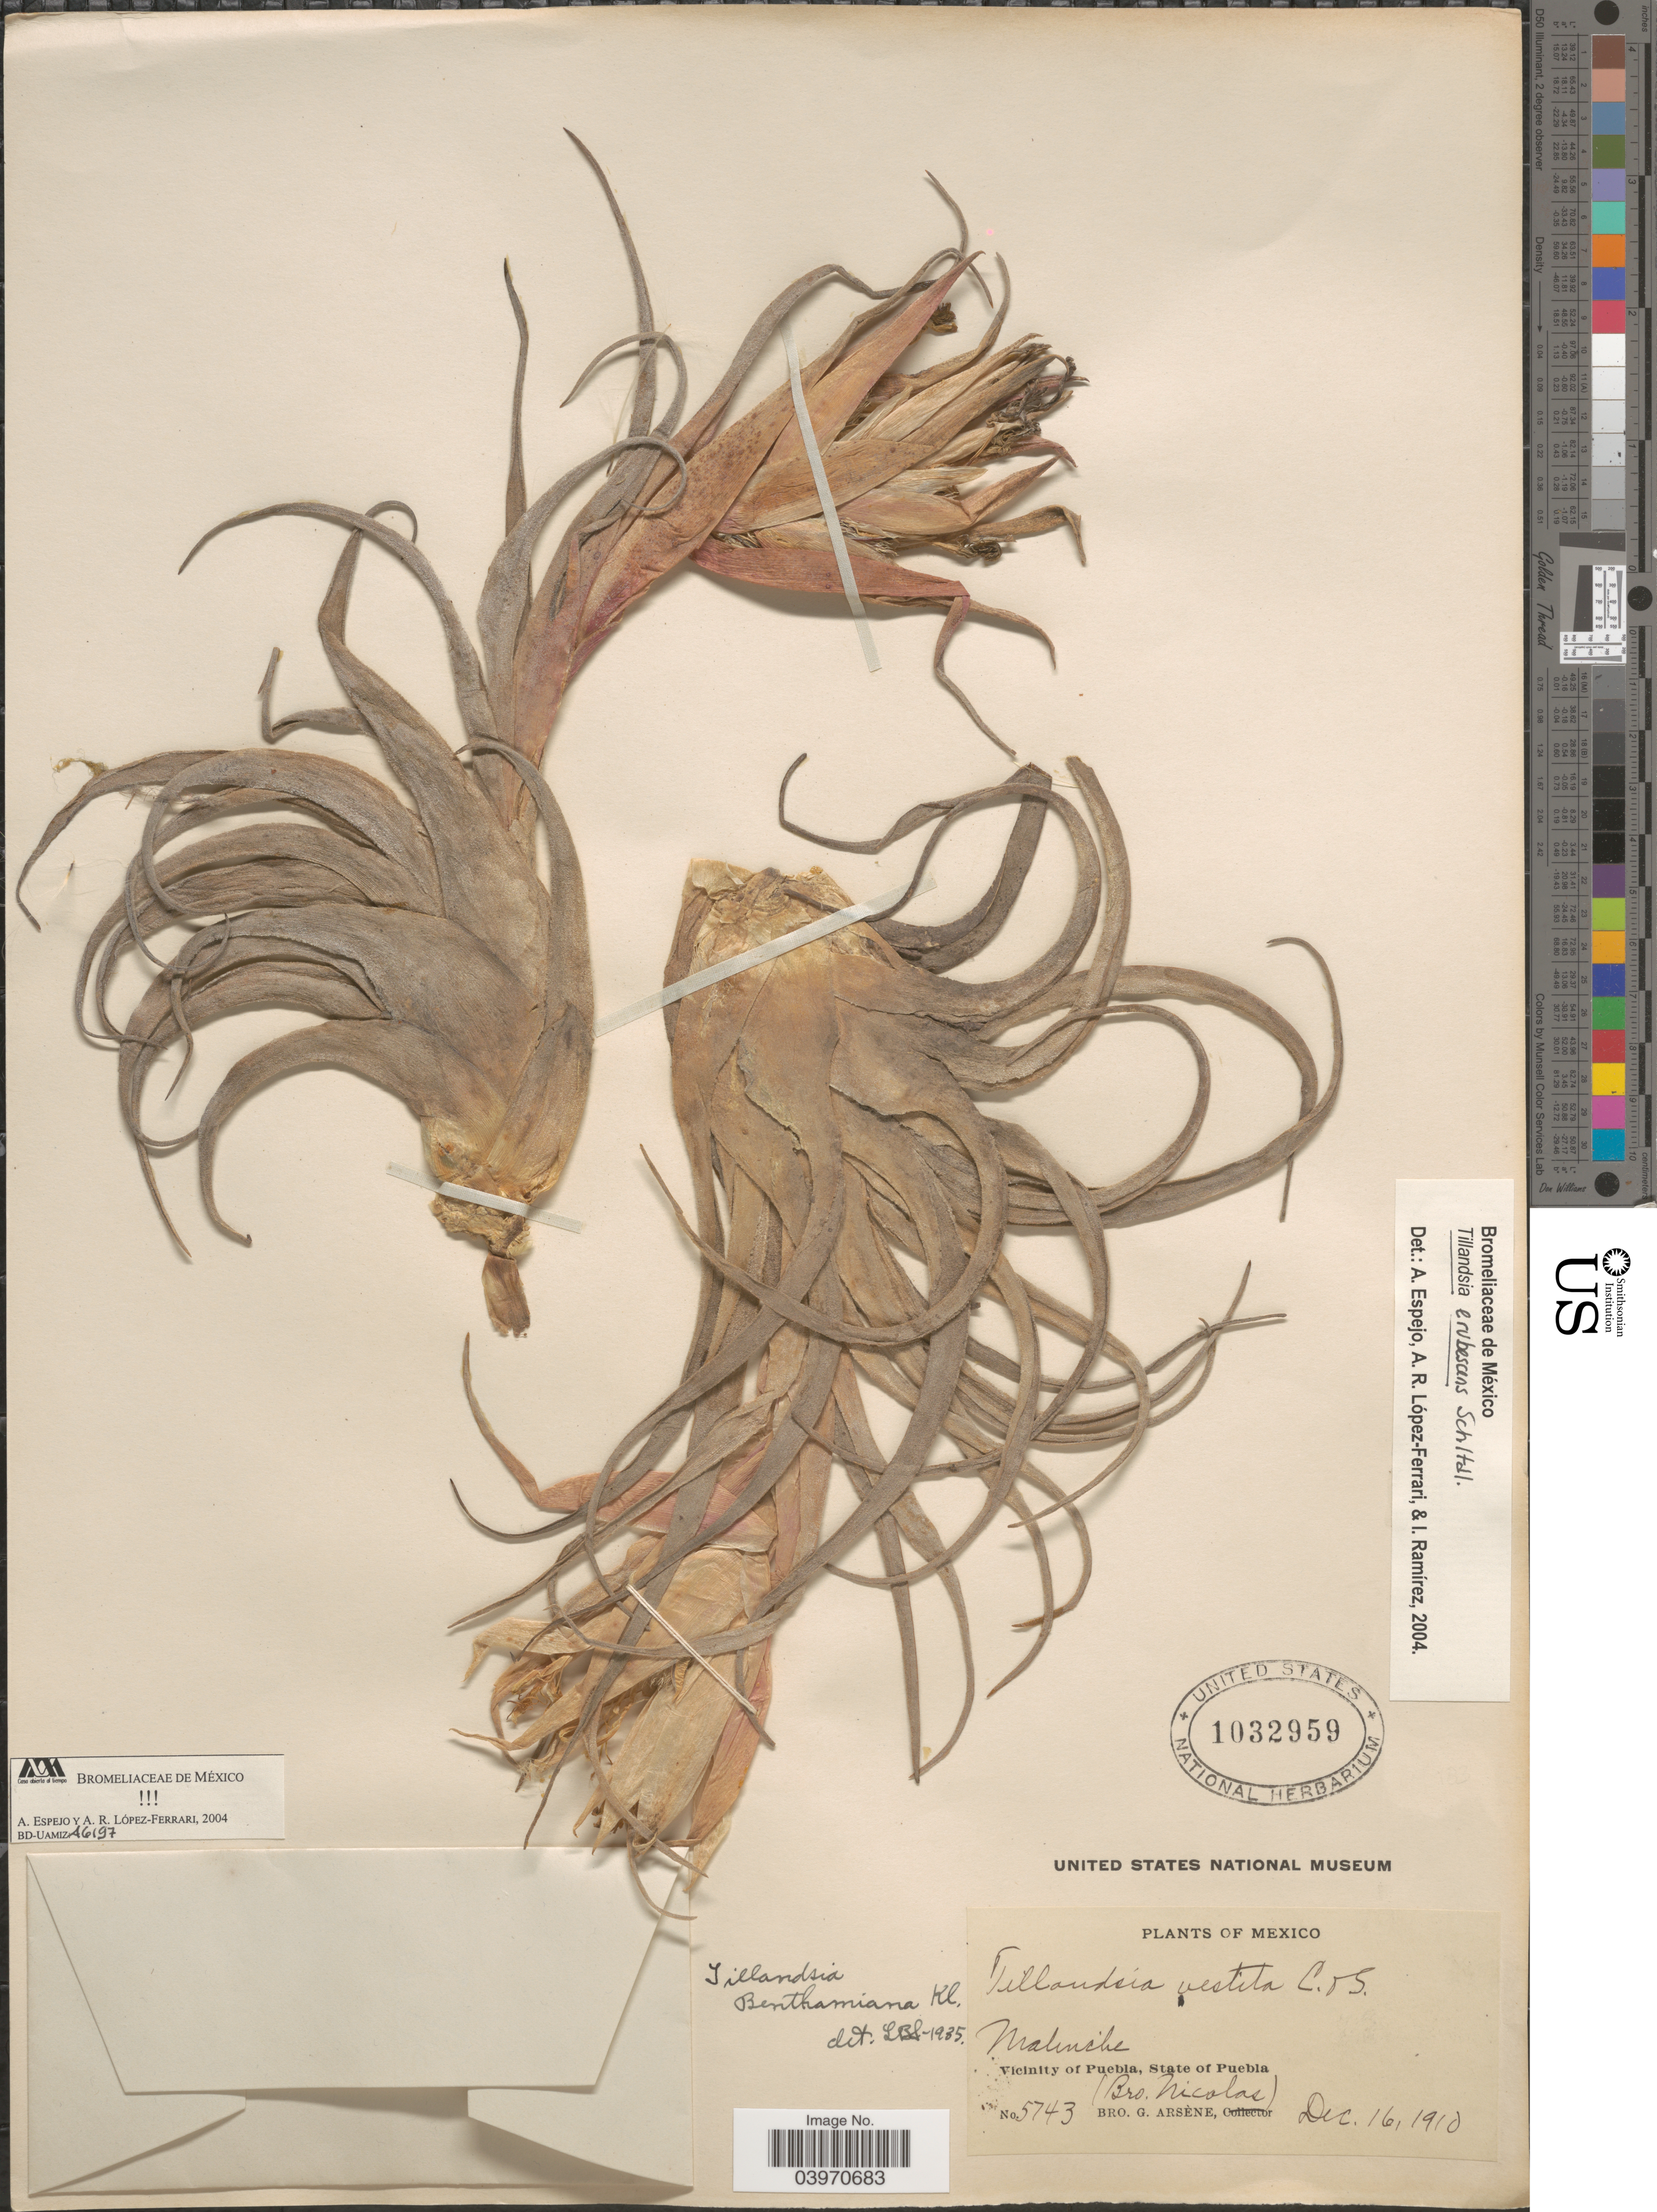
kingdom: Plantae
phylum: Tracheophyta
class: Liliopsida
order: Poales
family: Bromeliaceae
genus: Tillandsia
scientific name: Tillandsia erubescens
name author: Schltdl.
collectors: Bro. G. Arsène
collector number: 5743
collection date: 1910-12-16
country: Mexico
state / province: Puebla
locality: Malinche. Vicinity of Puebla.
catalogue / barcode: US 1032959